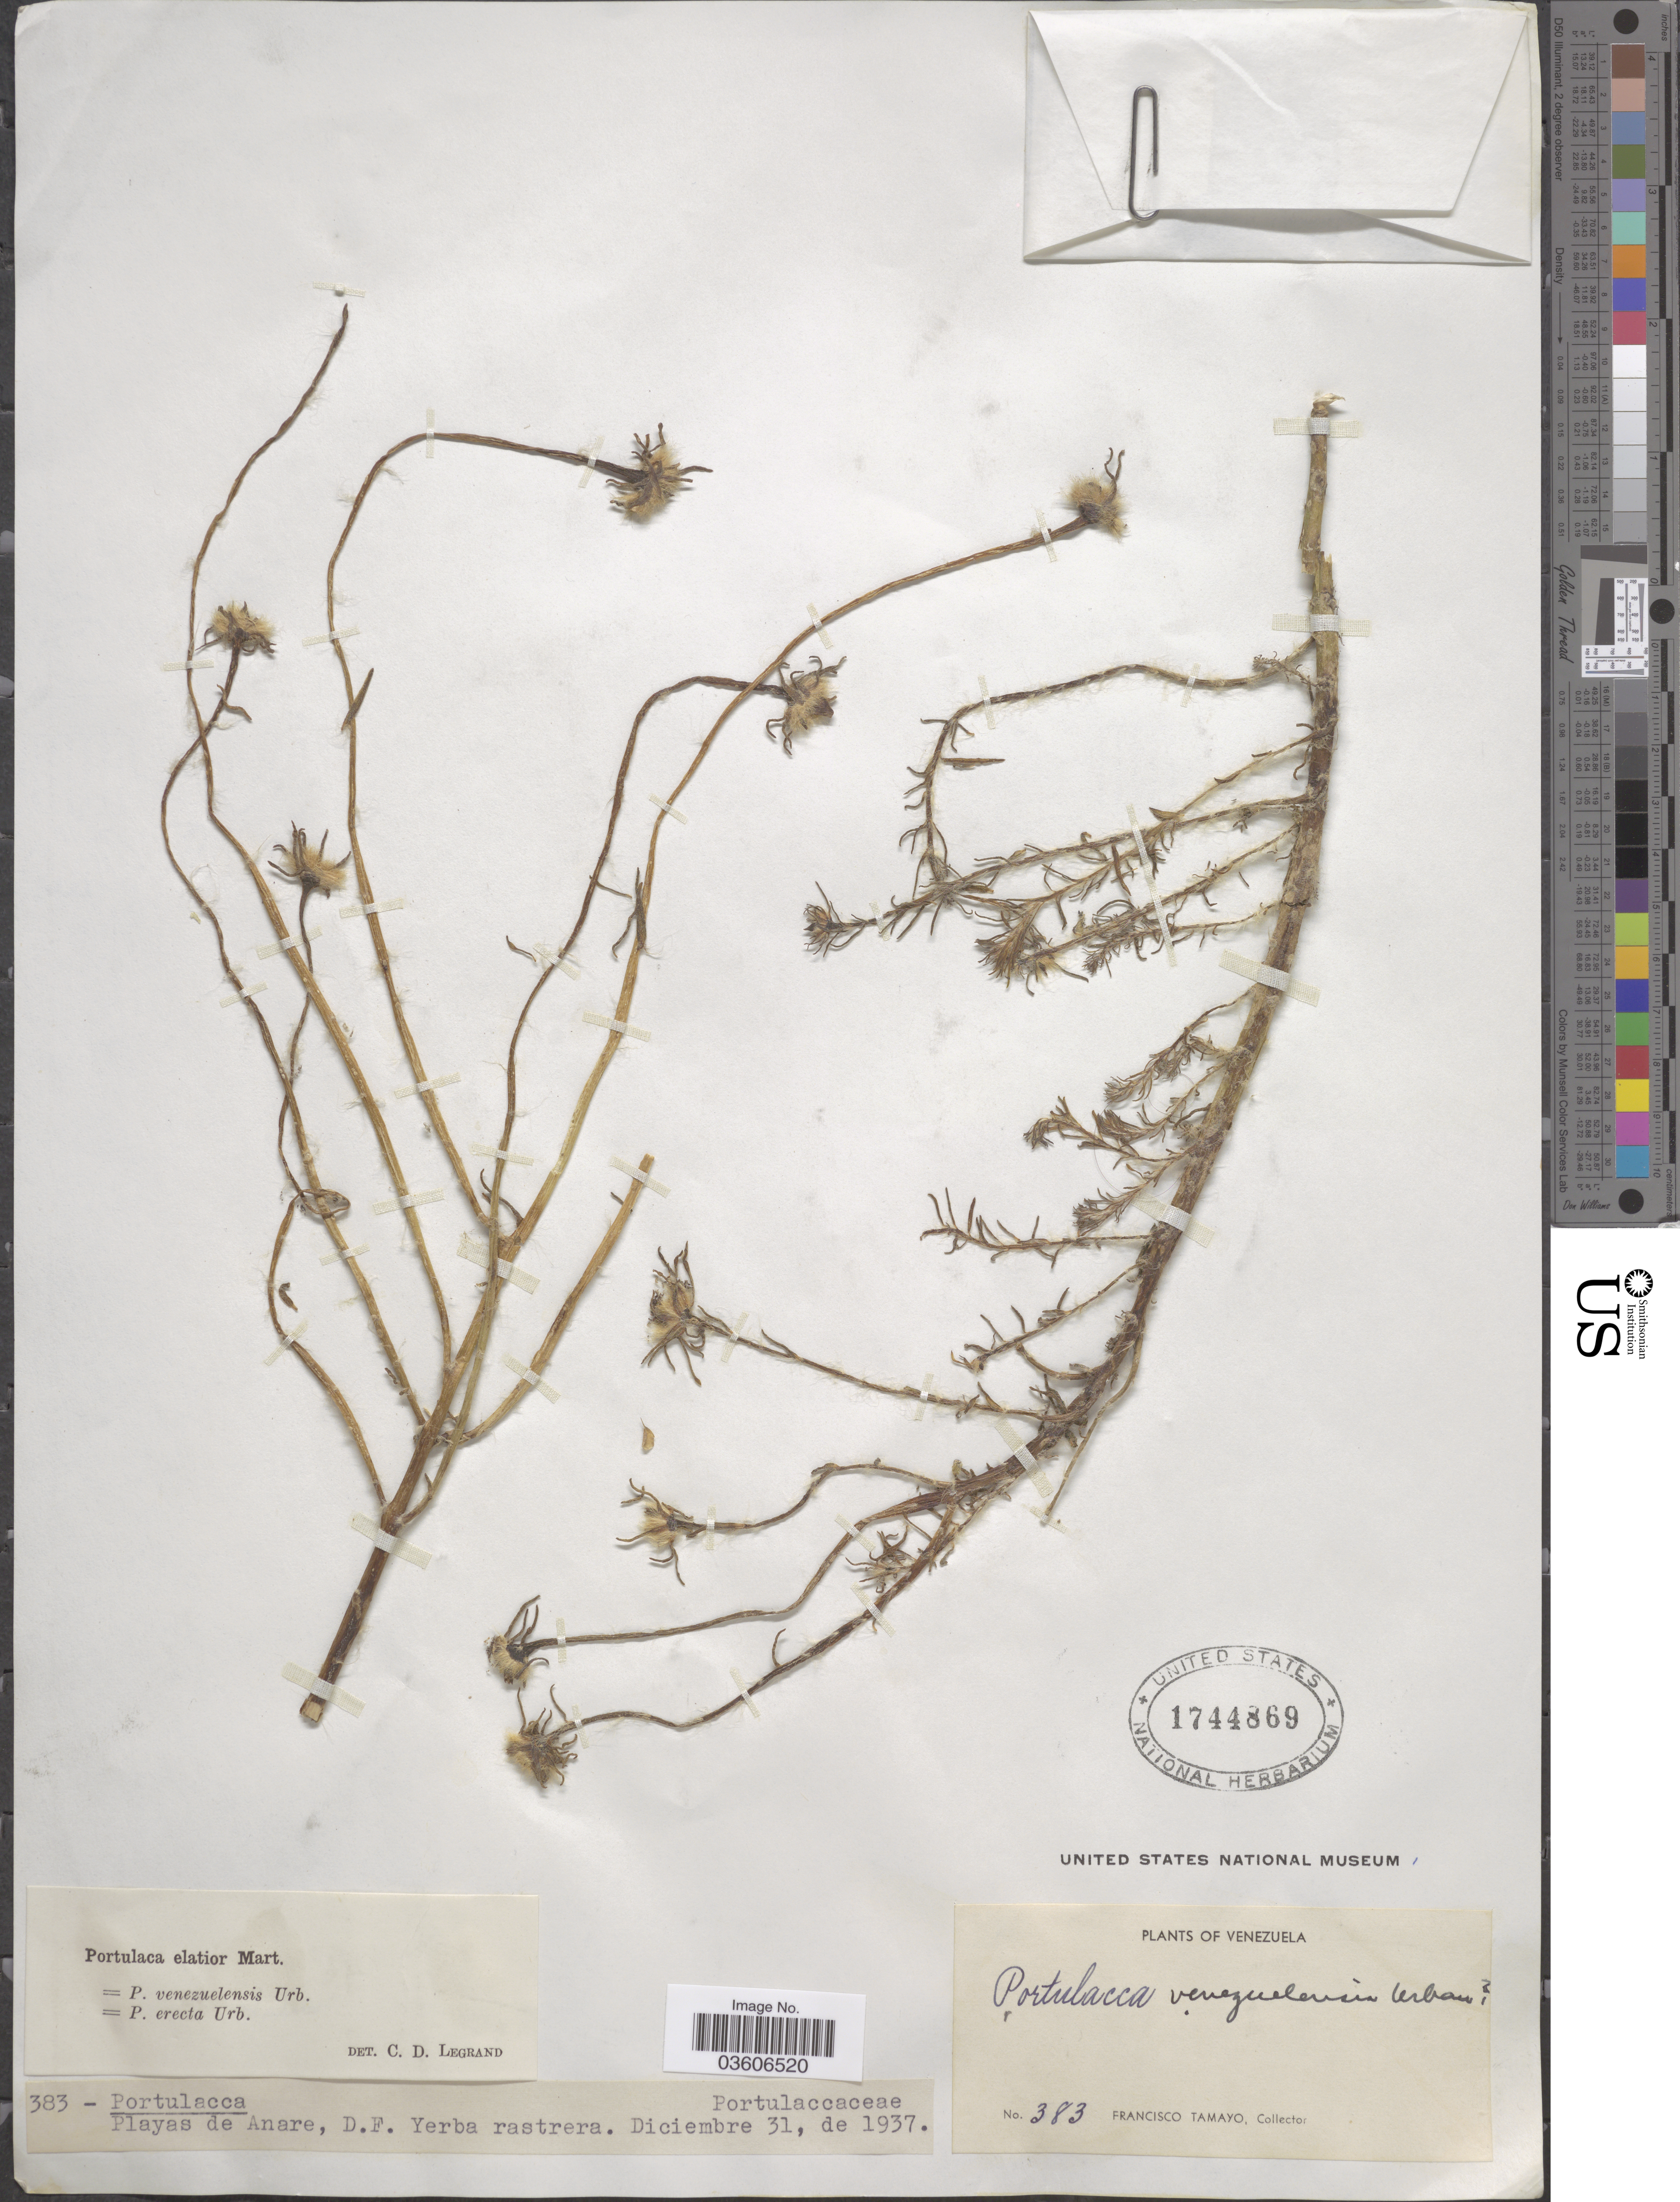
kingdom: Plantae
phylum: Tracheophyta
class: Magnoliopsida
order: Caryophyllales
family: Portulacaceae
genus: Portulaca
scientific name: Portulaca elatior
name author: Mart. ex Rohrb.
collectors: F. Tamayo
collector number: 383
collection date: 1937-12-31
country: Venezuela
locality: Playas de Anare, D. F.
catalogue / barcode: US 1744869